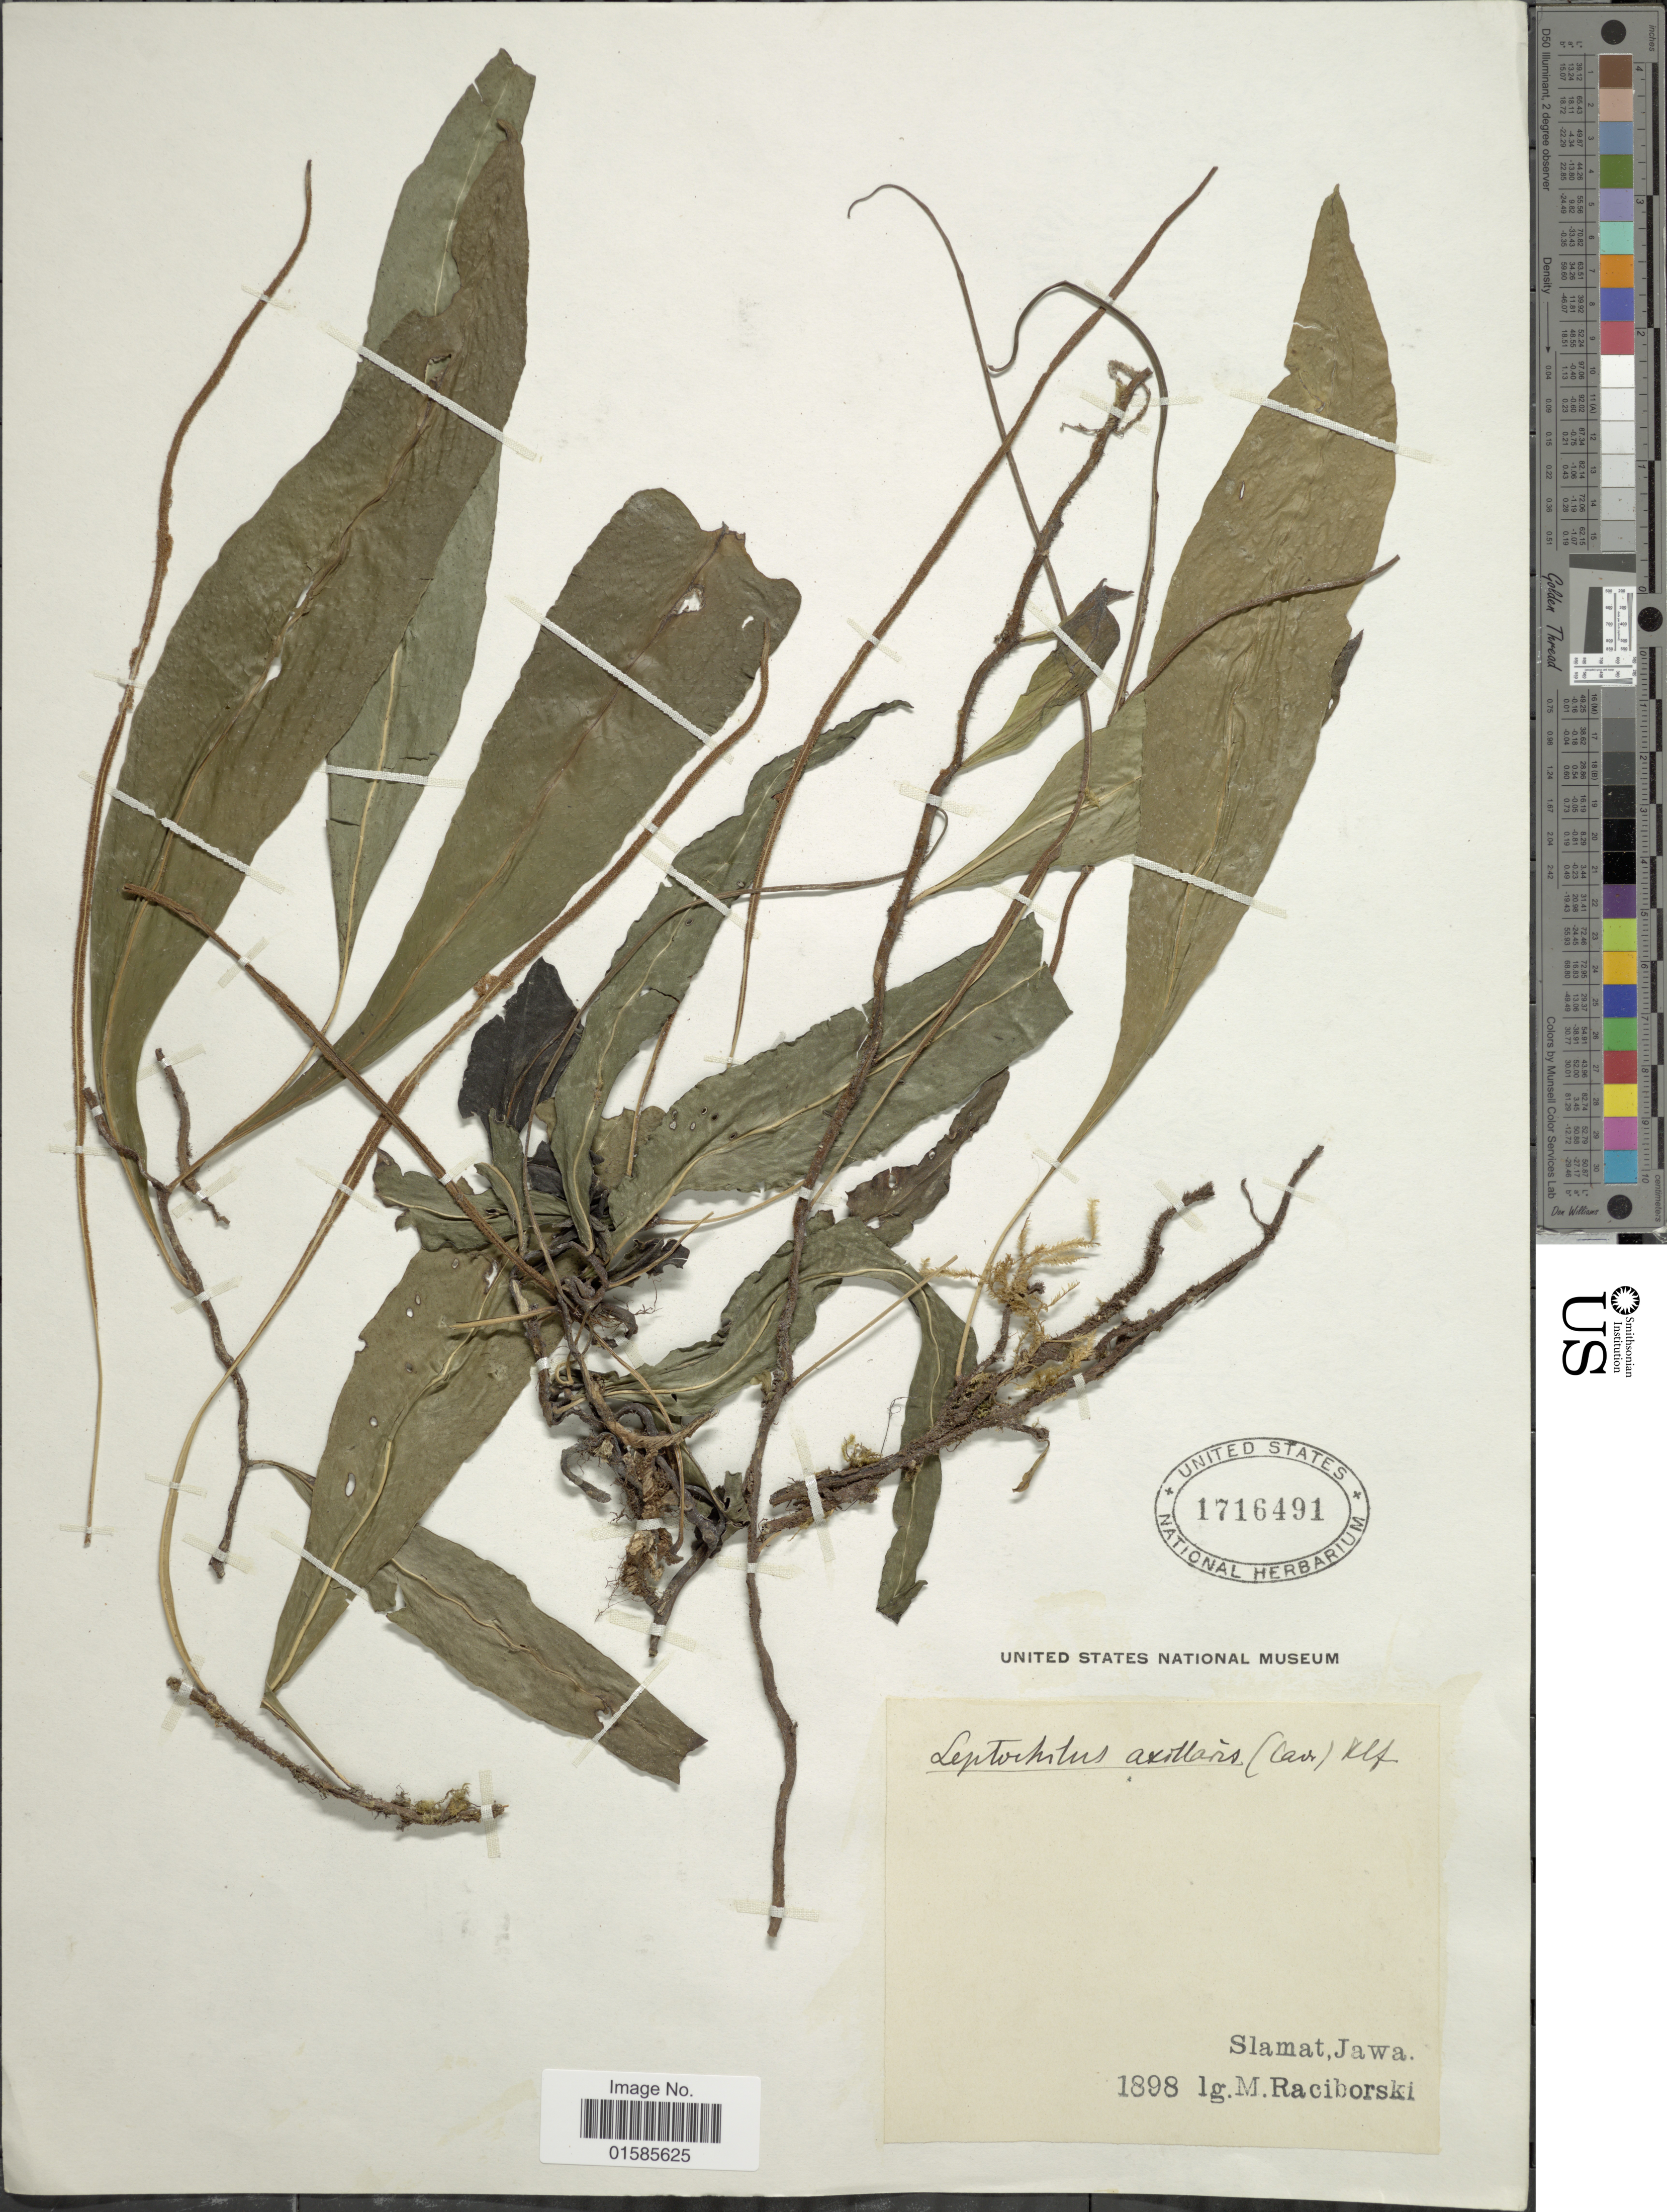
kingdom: Plantae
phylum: Tracheophyta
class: Polypodiopsida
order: Polypodiales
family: Polypodiaceae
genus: Leptochilus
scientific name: Leptochilus axillaris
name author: (Cav.) Kaulf.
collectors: M. Raciborski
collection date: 1898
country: Indonesia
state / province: Java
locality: Slamat Jawa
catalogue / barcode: US 1716491